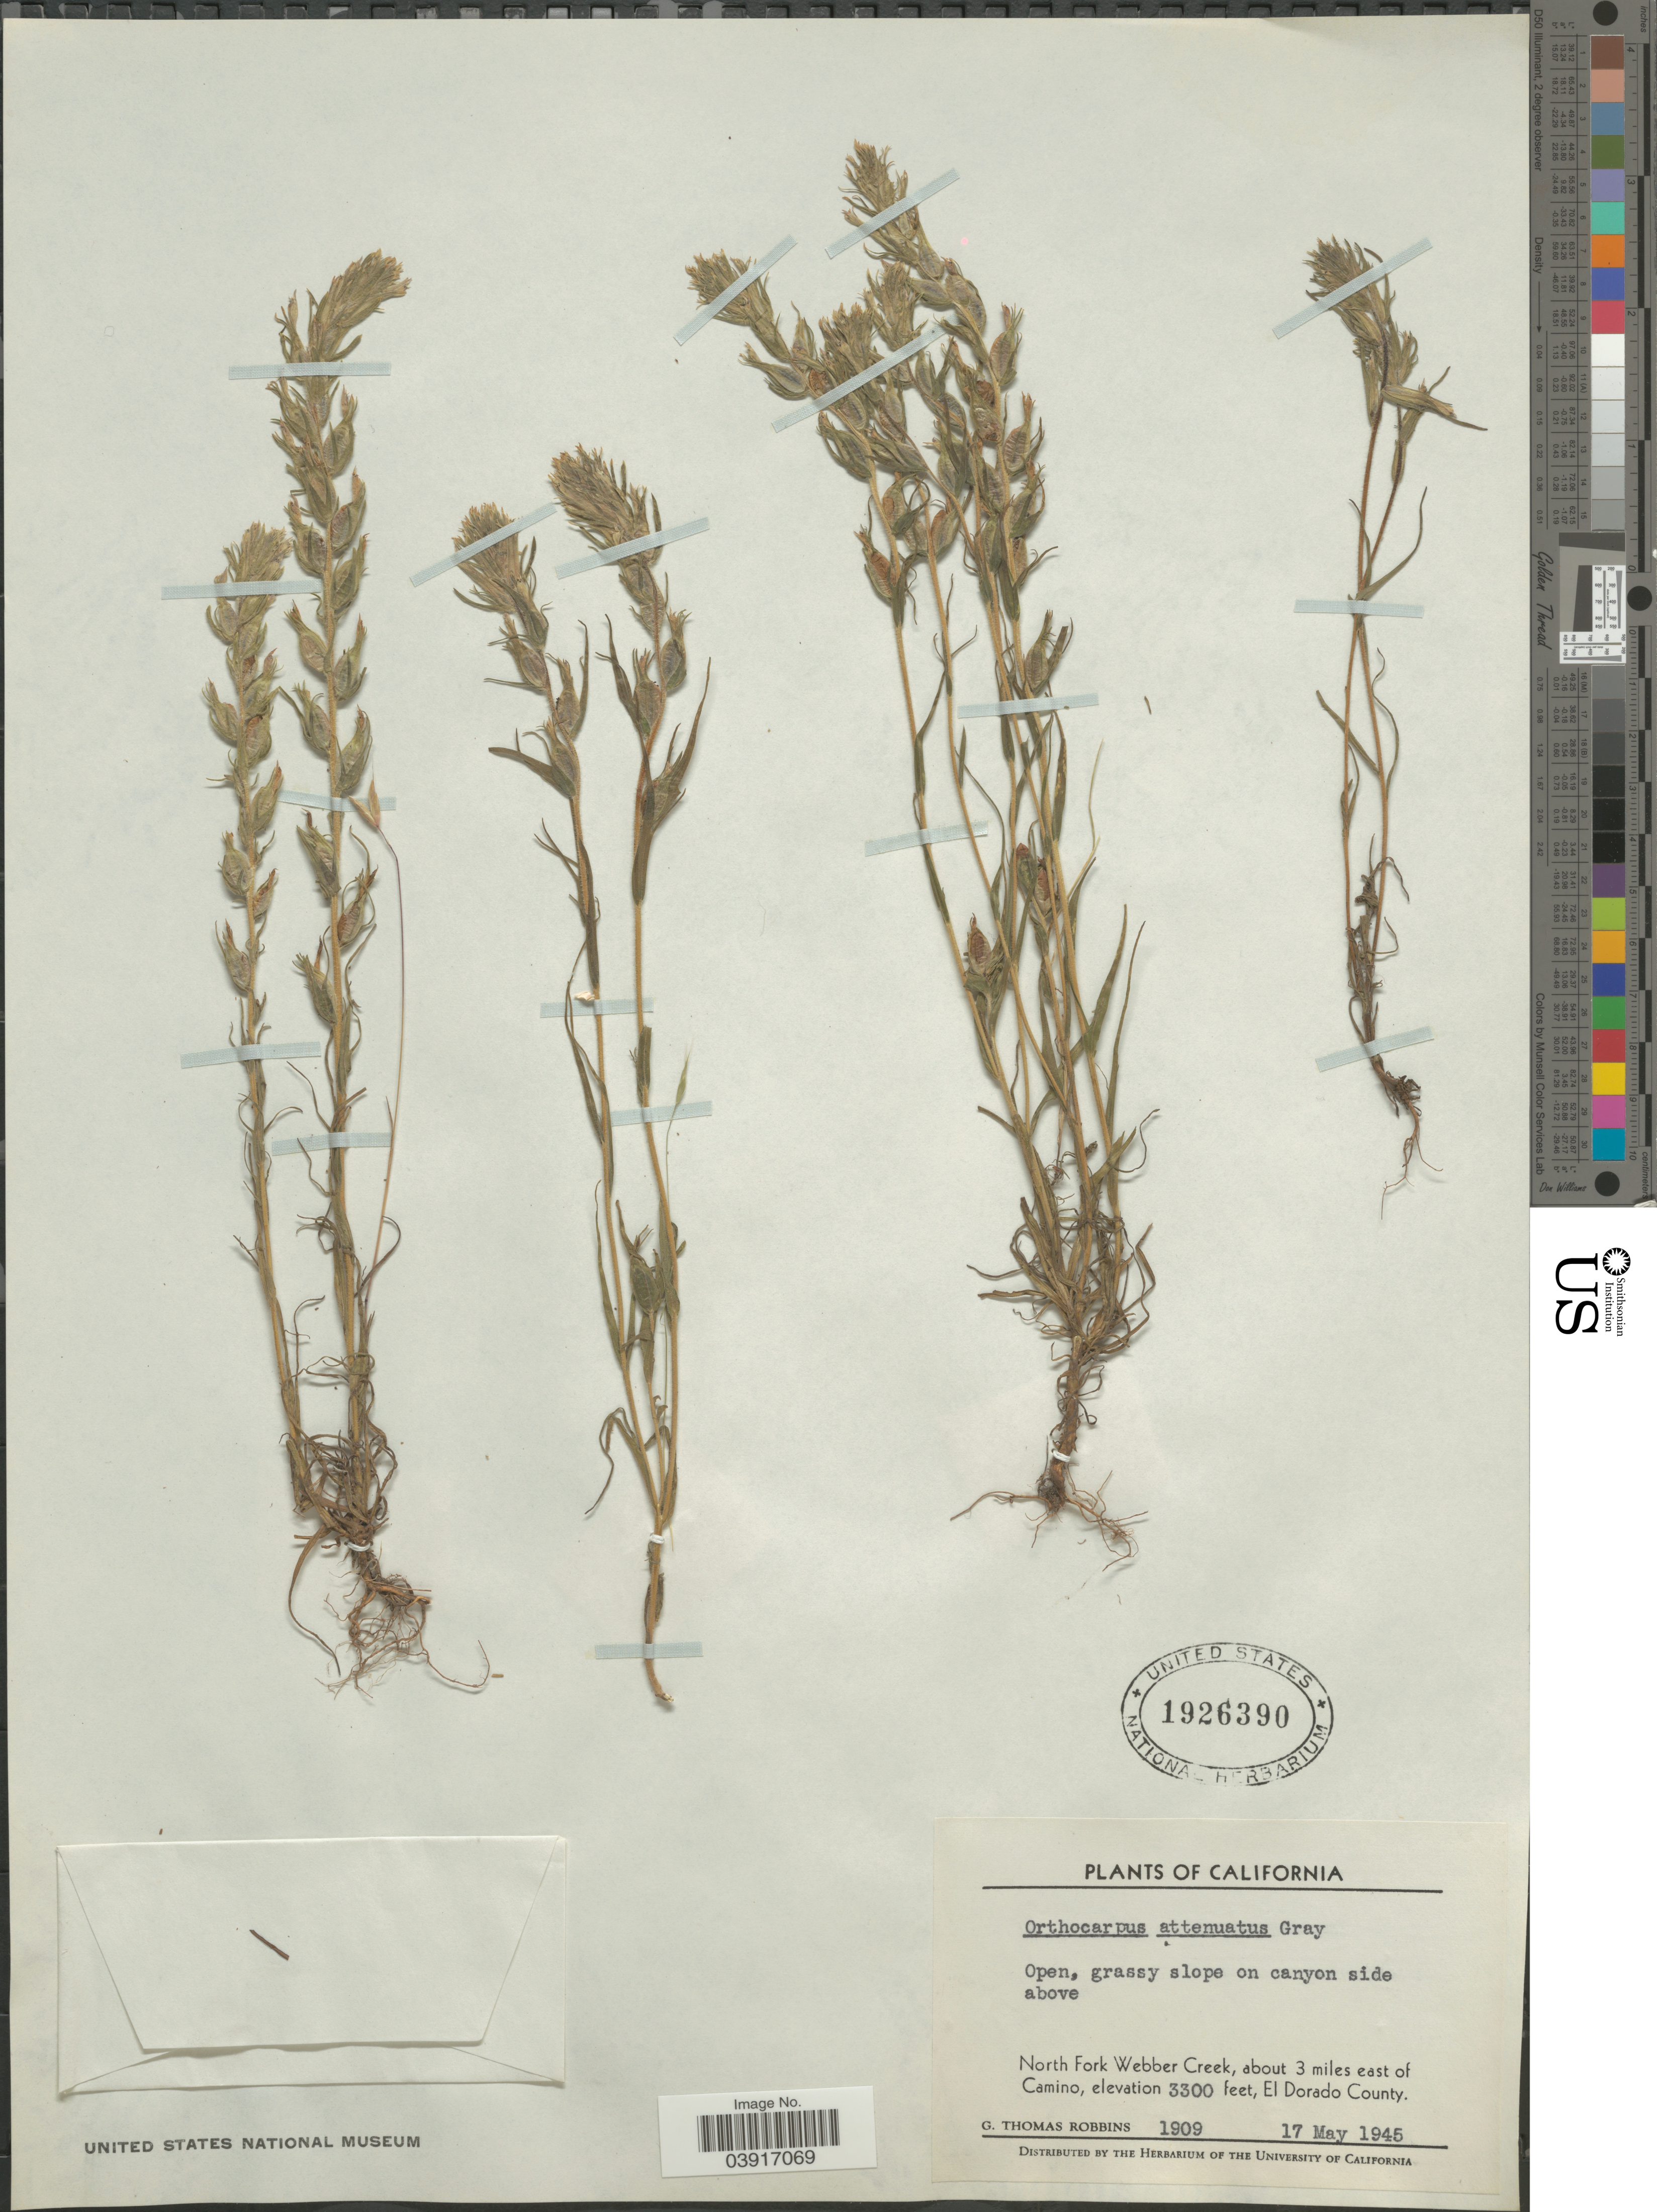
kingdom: Plantae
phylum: Tracheophyta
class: Magnoliopsida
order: Lamiales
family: Orobanchaceae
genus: Orthocarpus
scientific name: Orthocarpus attenuatus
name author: A. Gray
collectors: G. T. Robbins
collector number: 1909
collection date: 1945-05-17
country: United States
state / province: California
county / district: El Dorado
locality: North Fork Webber Creek, about 3 miles east of Camino, El Dorado County.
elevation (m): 1006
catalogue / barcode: US 1926390